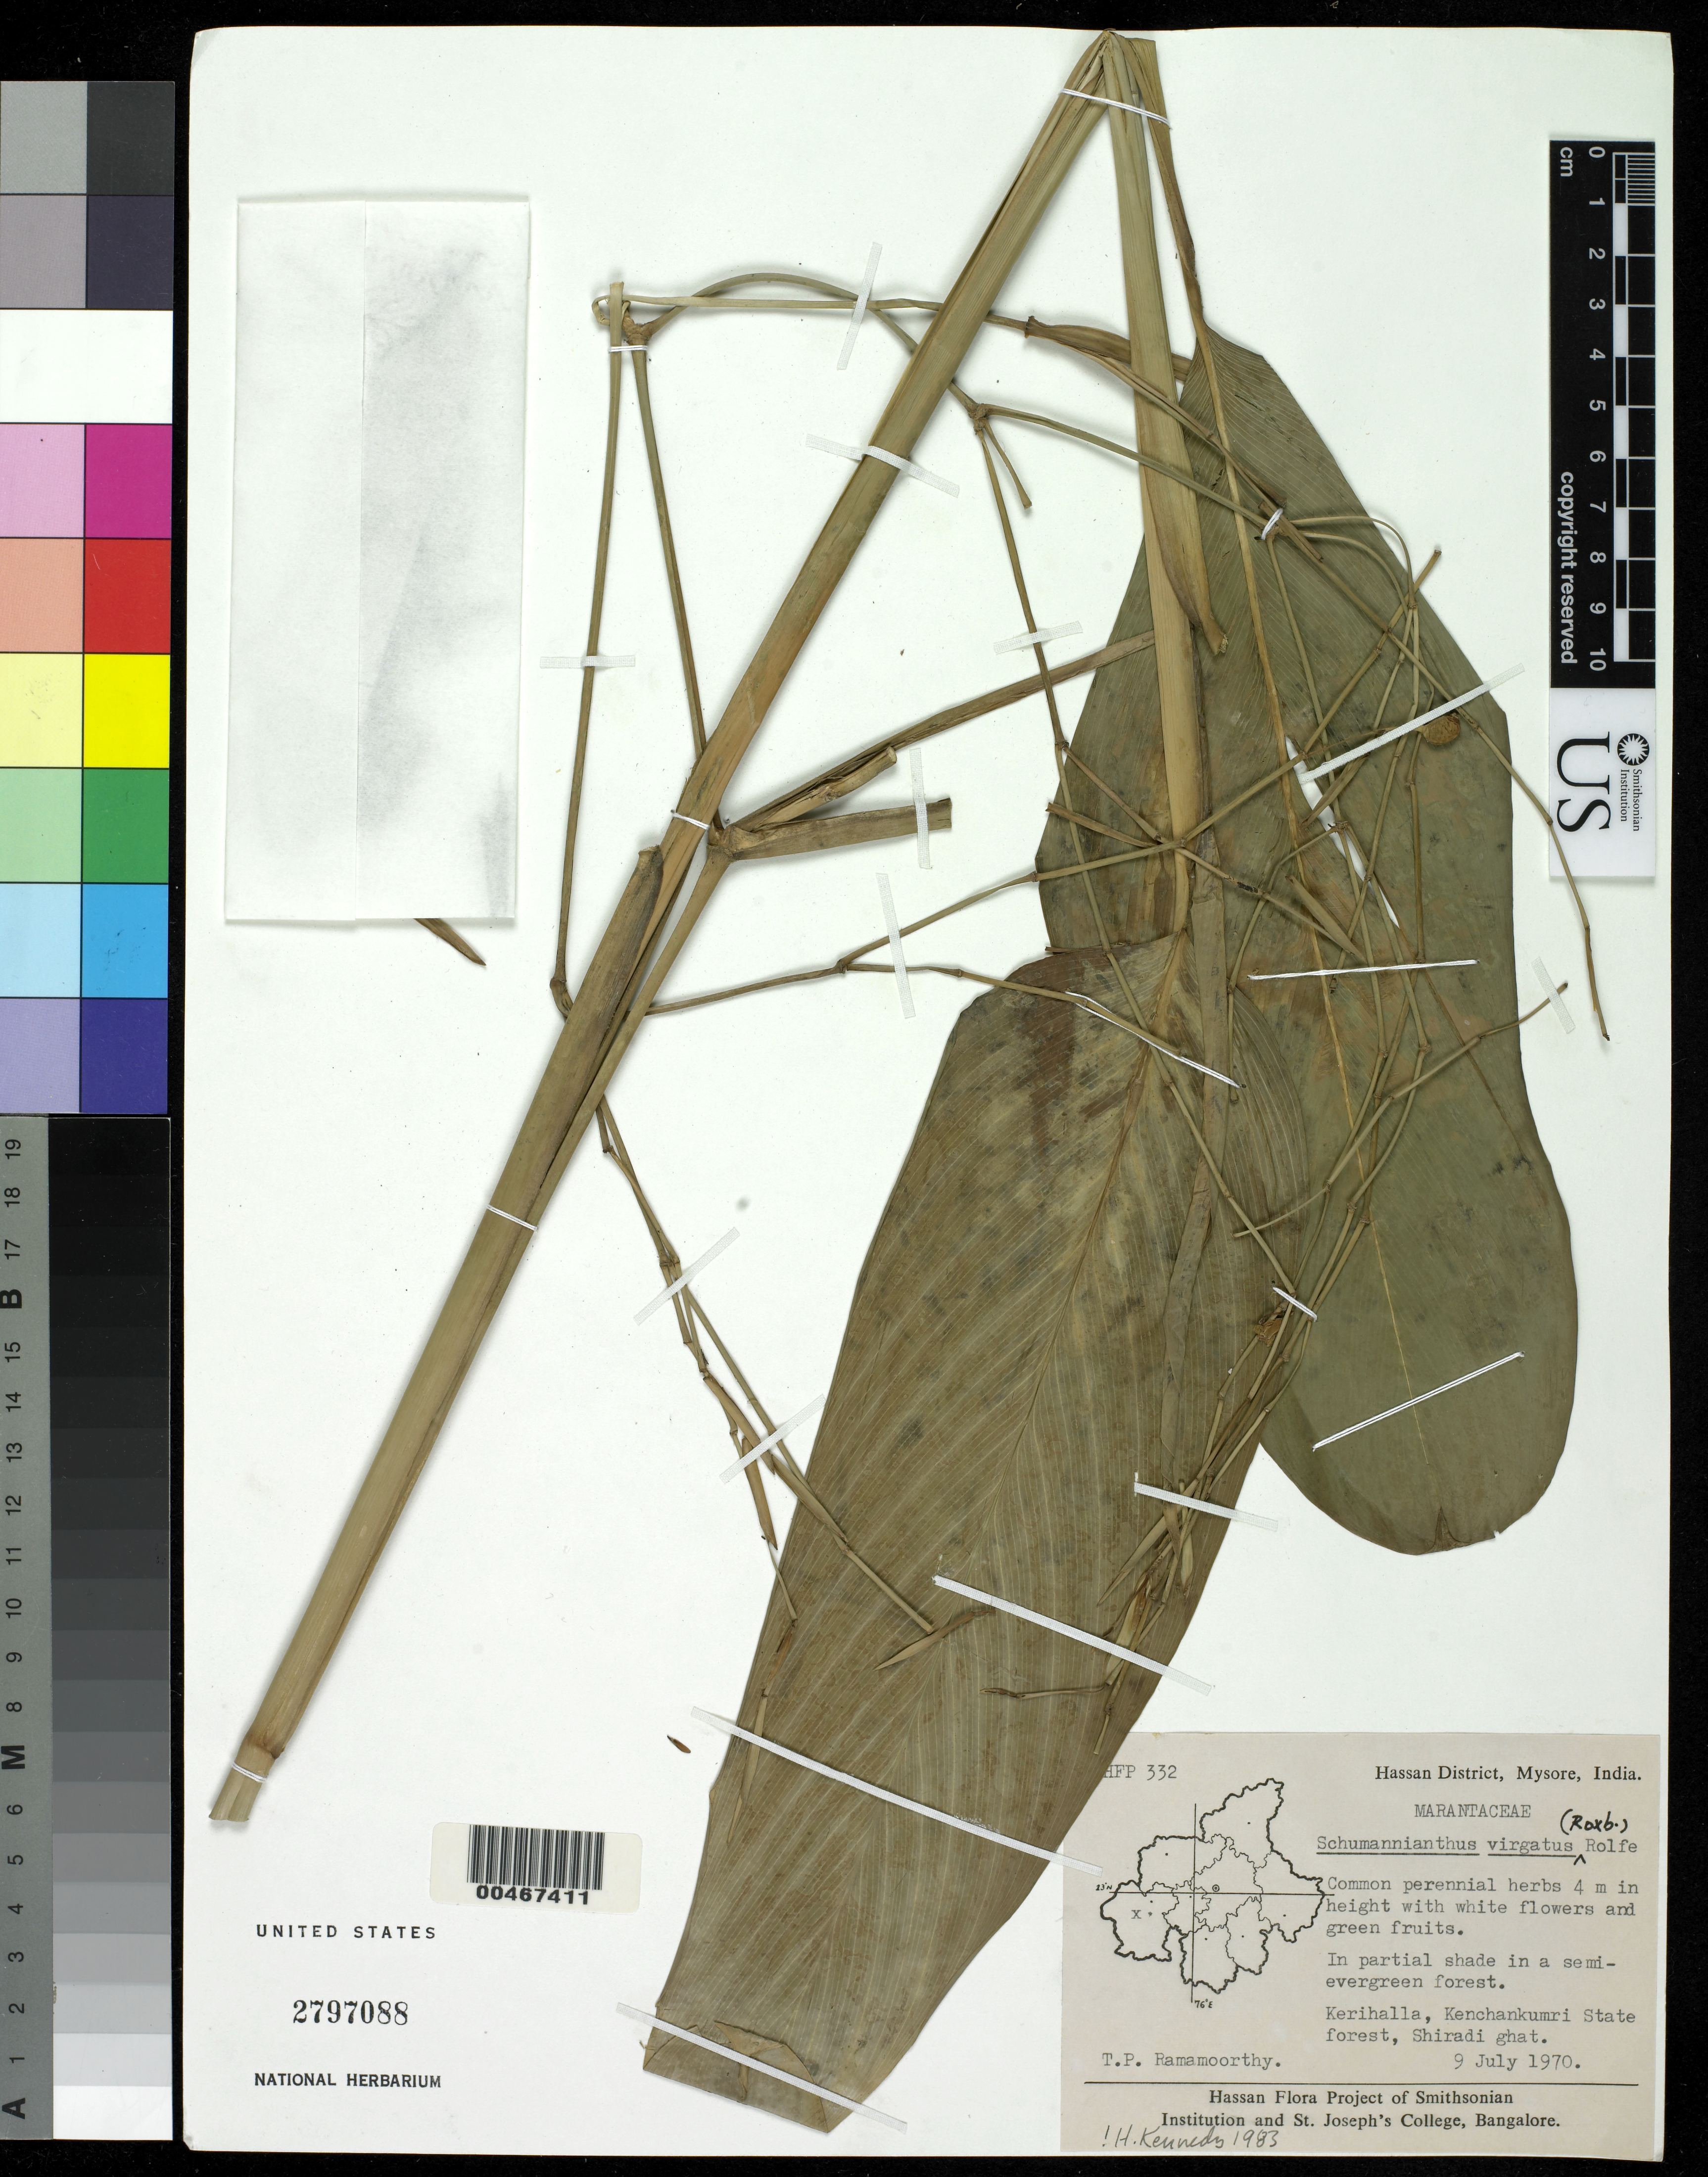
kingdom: Plantae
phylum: Tracheophyta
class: Liliopsida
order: Zingiberales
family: Marantaceae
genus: Schumannianthus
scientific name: Schumannianthus virgatus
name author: (Roxb.) Rolfe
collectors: T. P. Ramamoorthy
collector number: Hfp 332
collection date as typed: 09 Jul 1970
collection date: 1970-07-09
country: India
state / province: Karnataka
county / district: Hassan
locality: Kerihalla, kenchankumir state forest, shiradi ghat, mysore state [mysore state = karnataka.]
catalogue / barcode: US 2797088